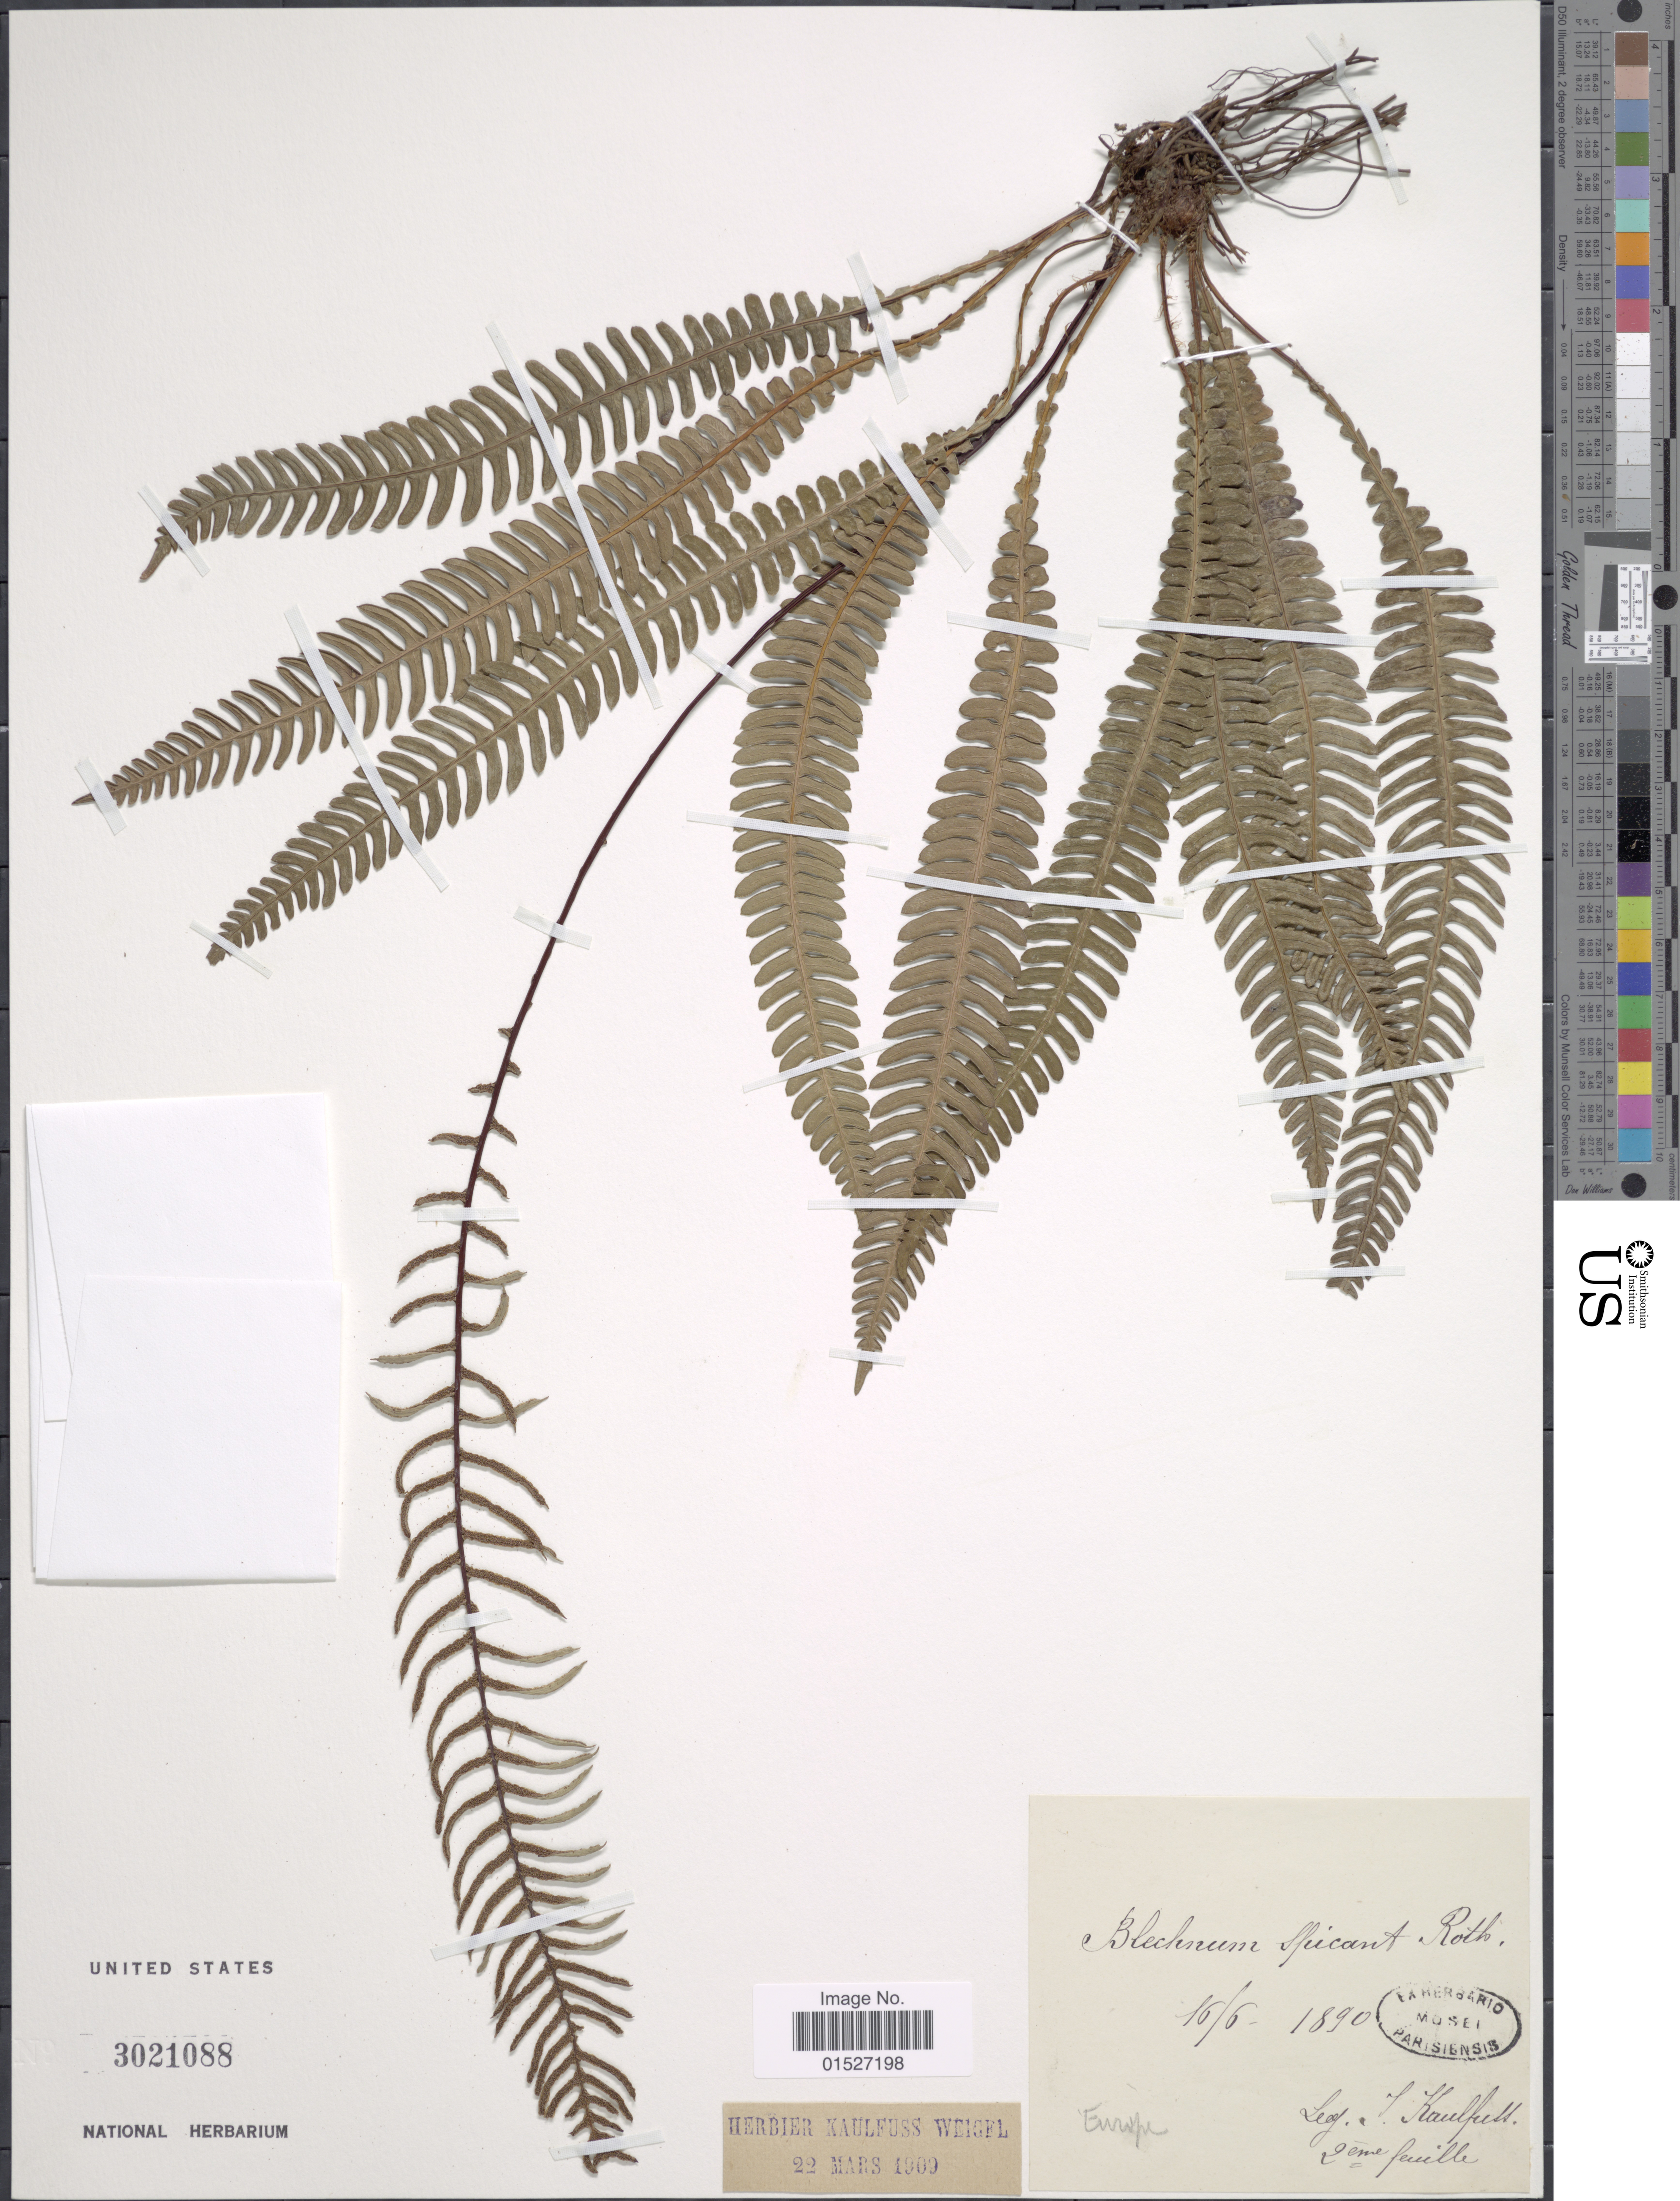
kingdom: Plantae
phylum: Tracheophyta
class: Polypodiopsida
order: Polypodiales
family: Blechnaceae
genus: Blechnum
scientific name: Blechnum spicant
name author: (L.) Sm.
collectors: J. S. Kaulfuss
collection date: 1890-06-16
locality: Europe.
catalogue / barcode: US 3021088